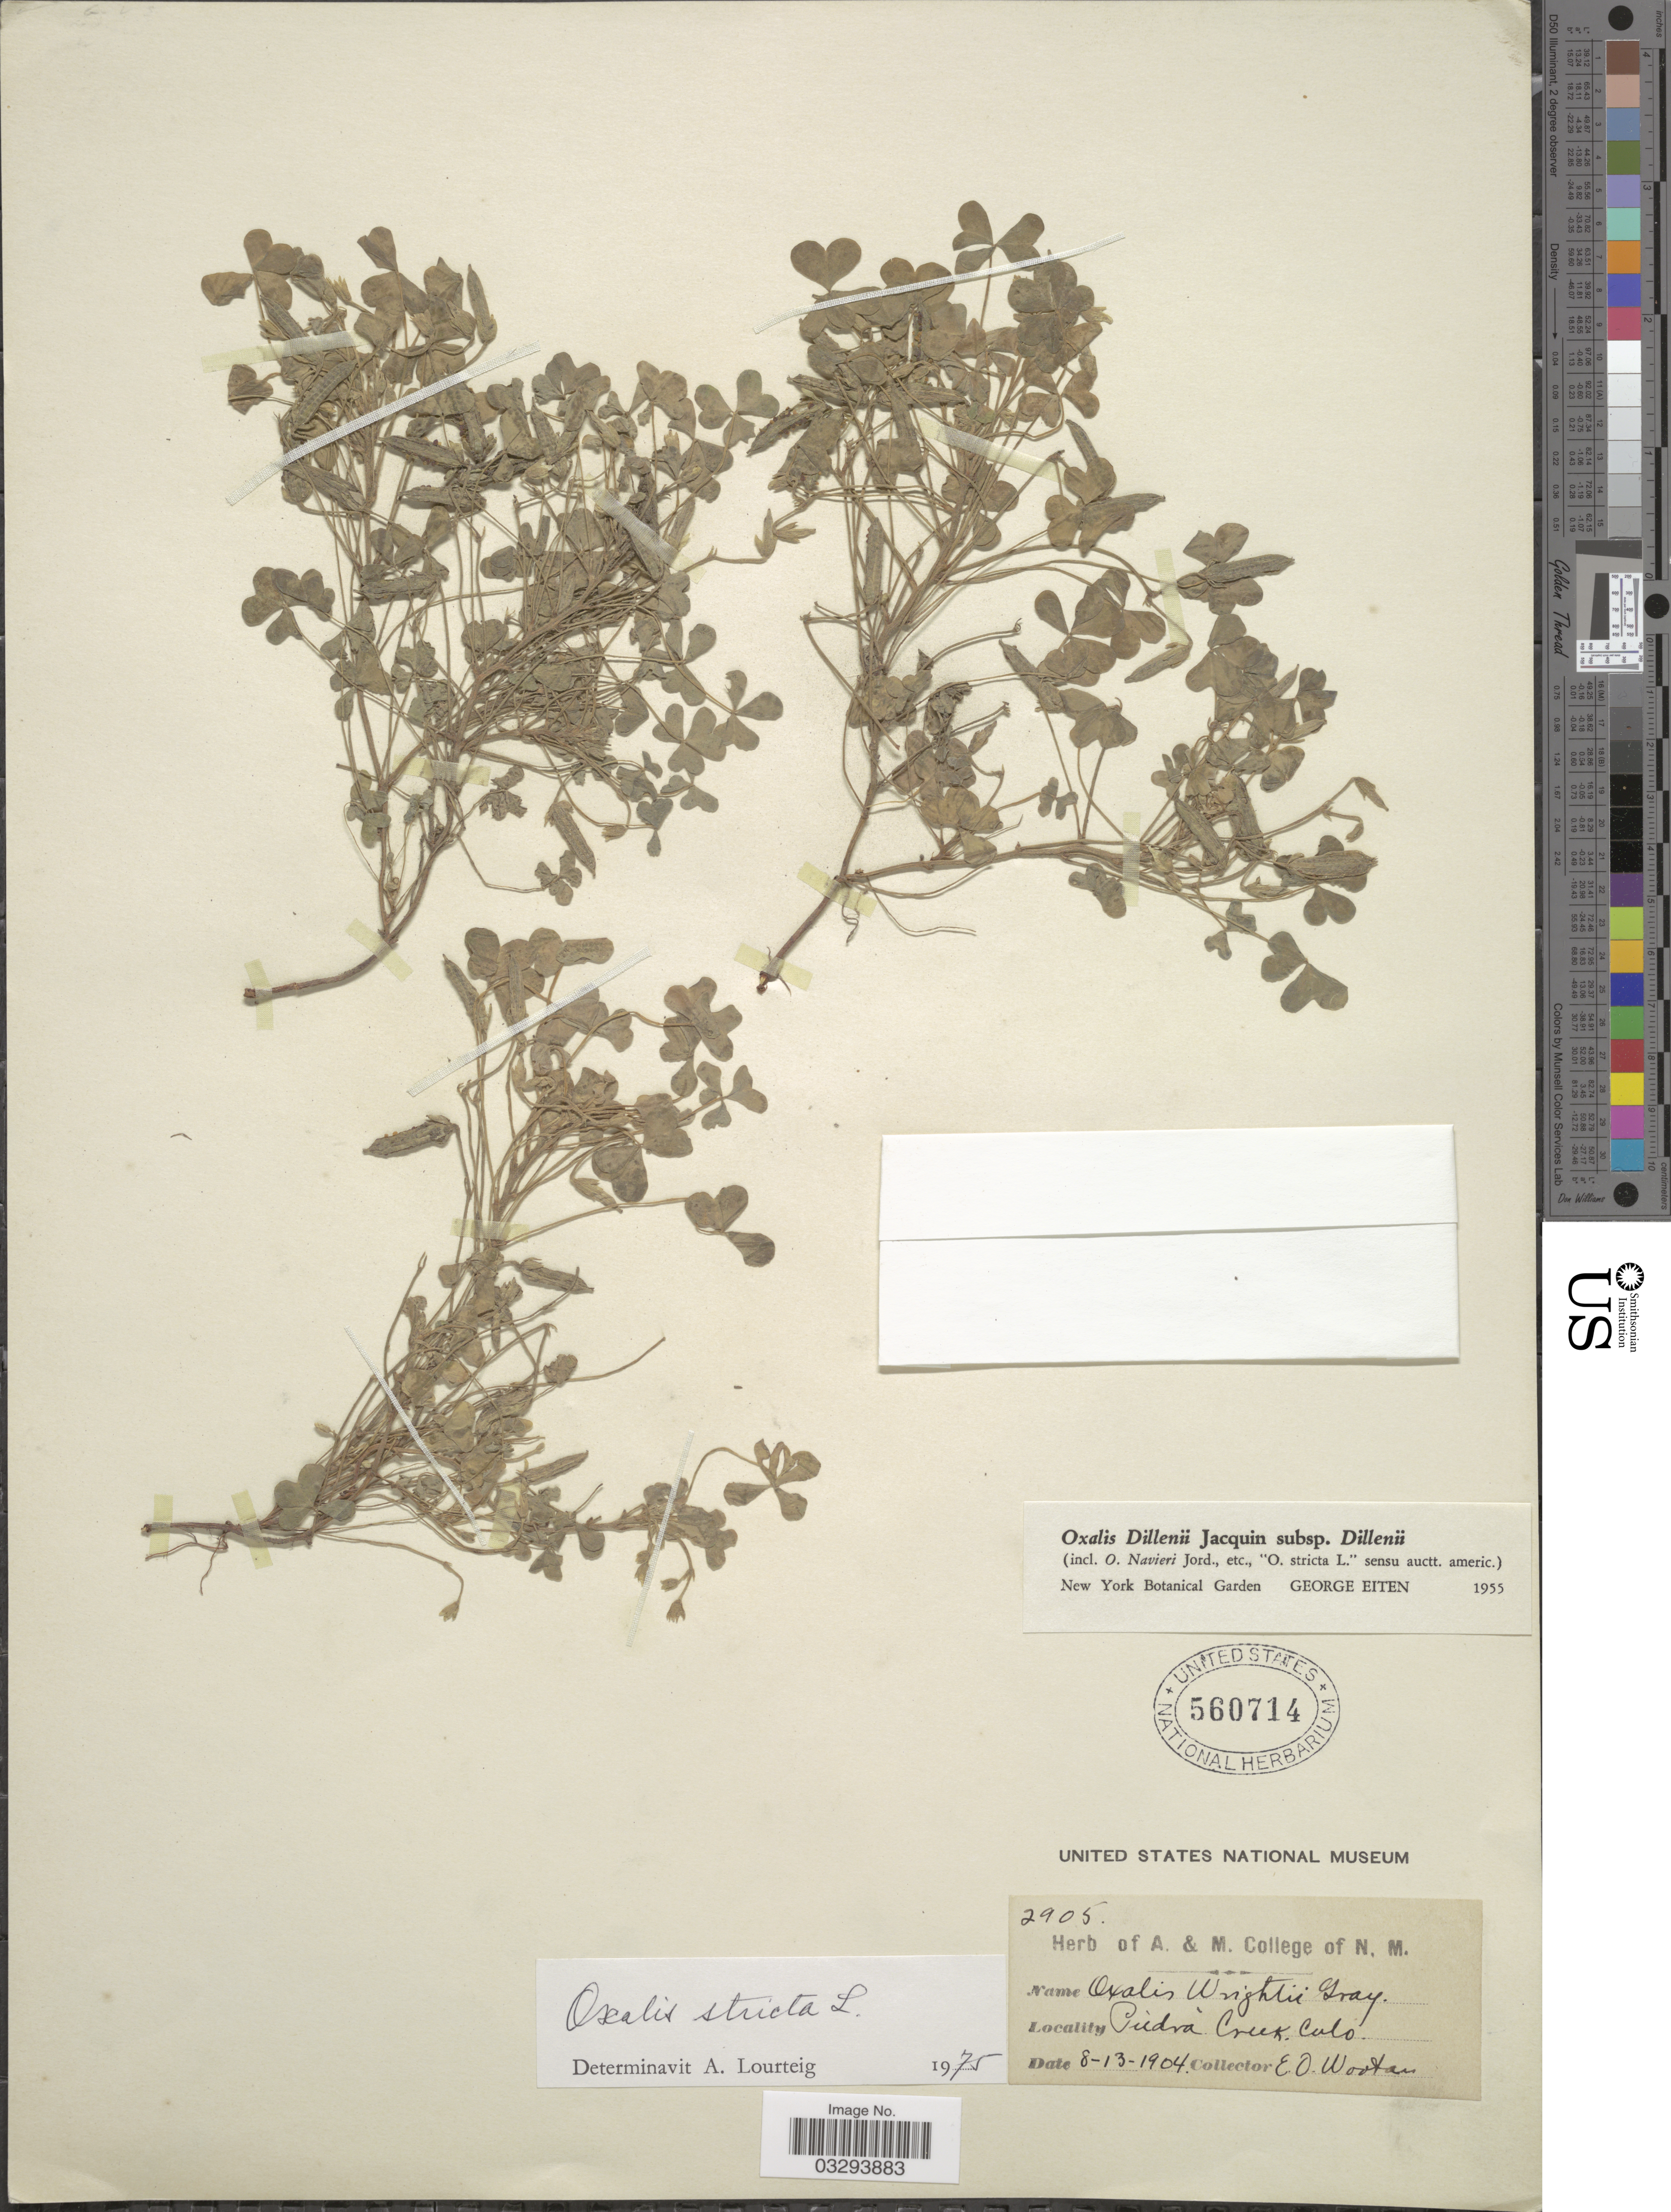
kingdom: Plantae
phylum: Tracheophyta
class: Magnoliopsida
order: Oxalidales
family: Oxalidaceae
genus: Oxalis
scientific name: Oxalis stricta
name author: L.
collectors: E. O. Wooton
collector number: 2905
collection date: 1904-08-13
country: United States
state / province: Colorado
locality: Piedra Creek.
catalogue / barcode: US 560714